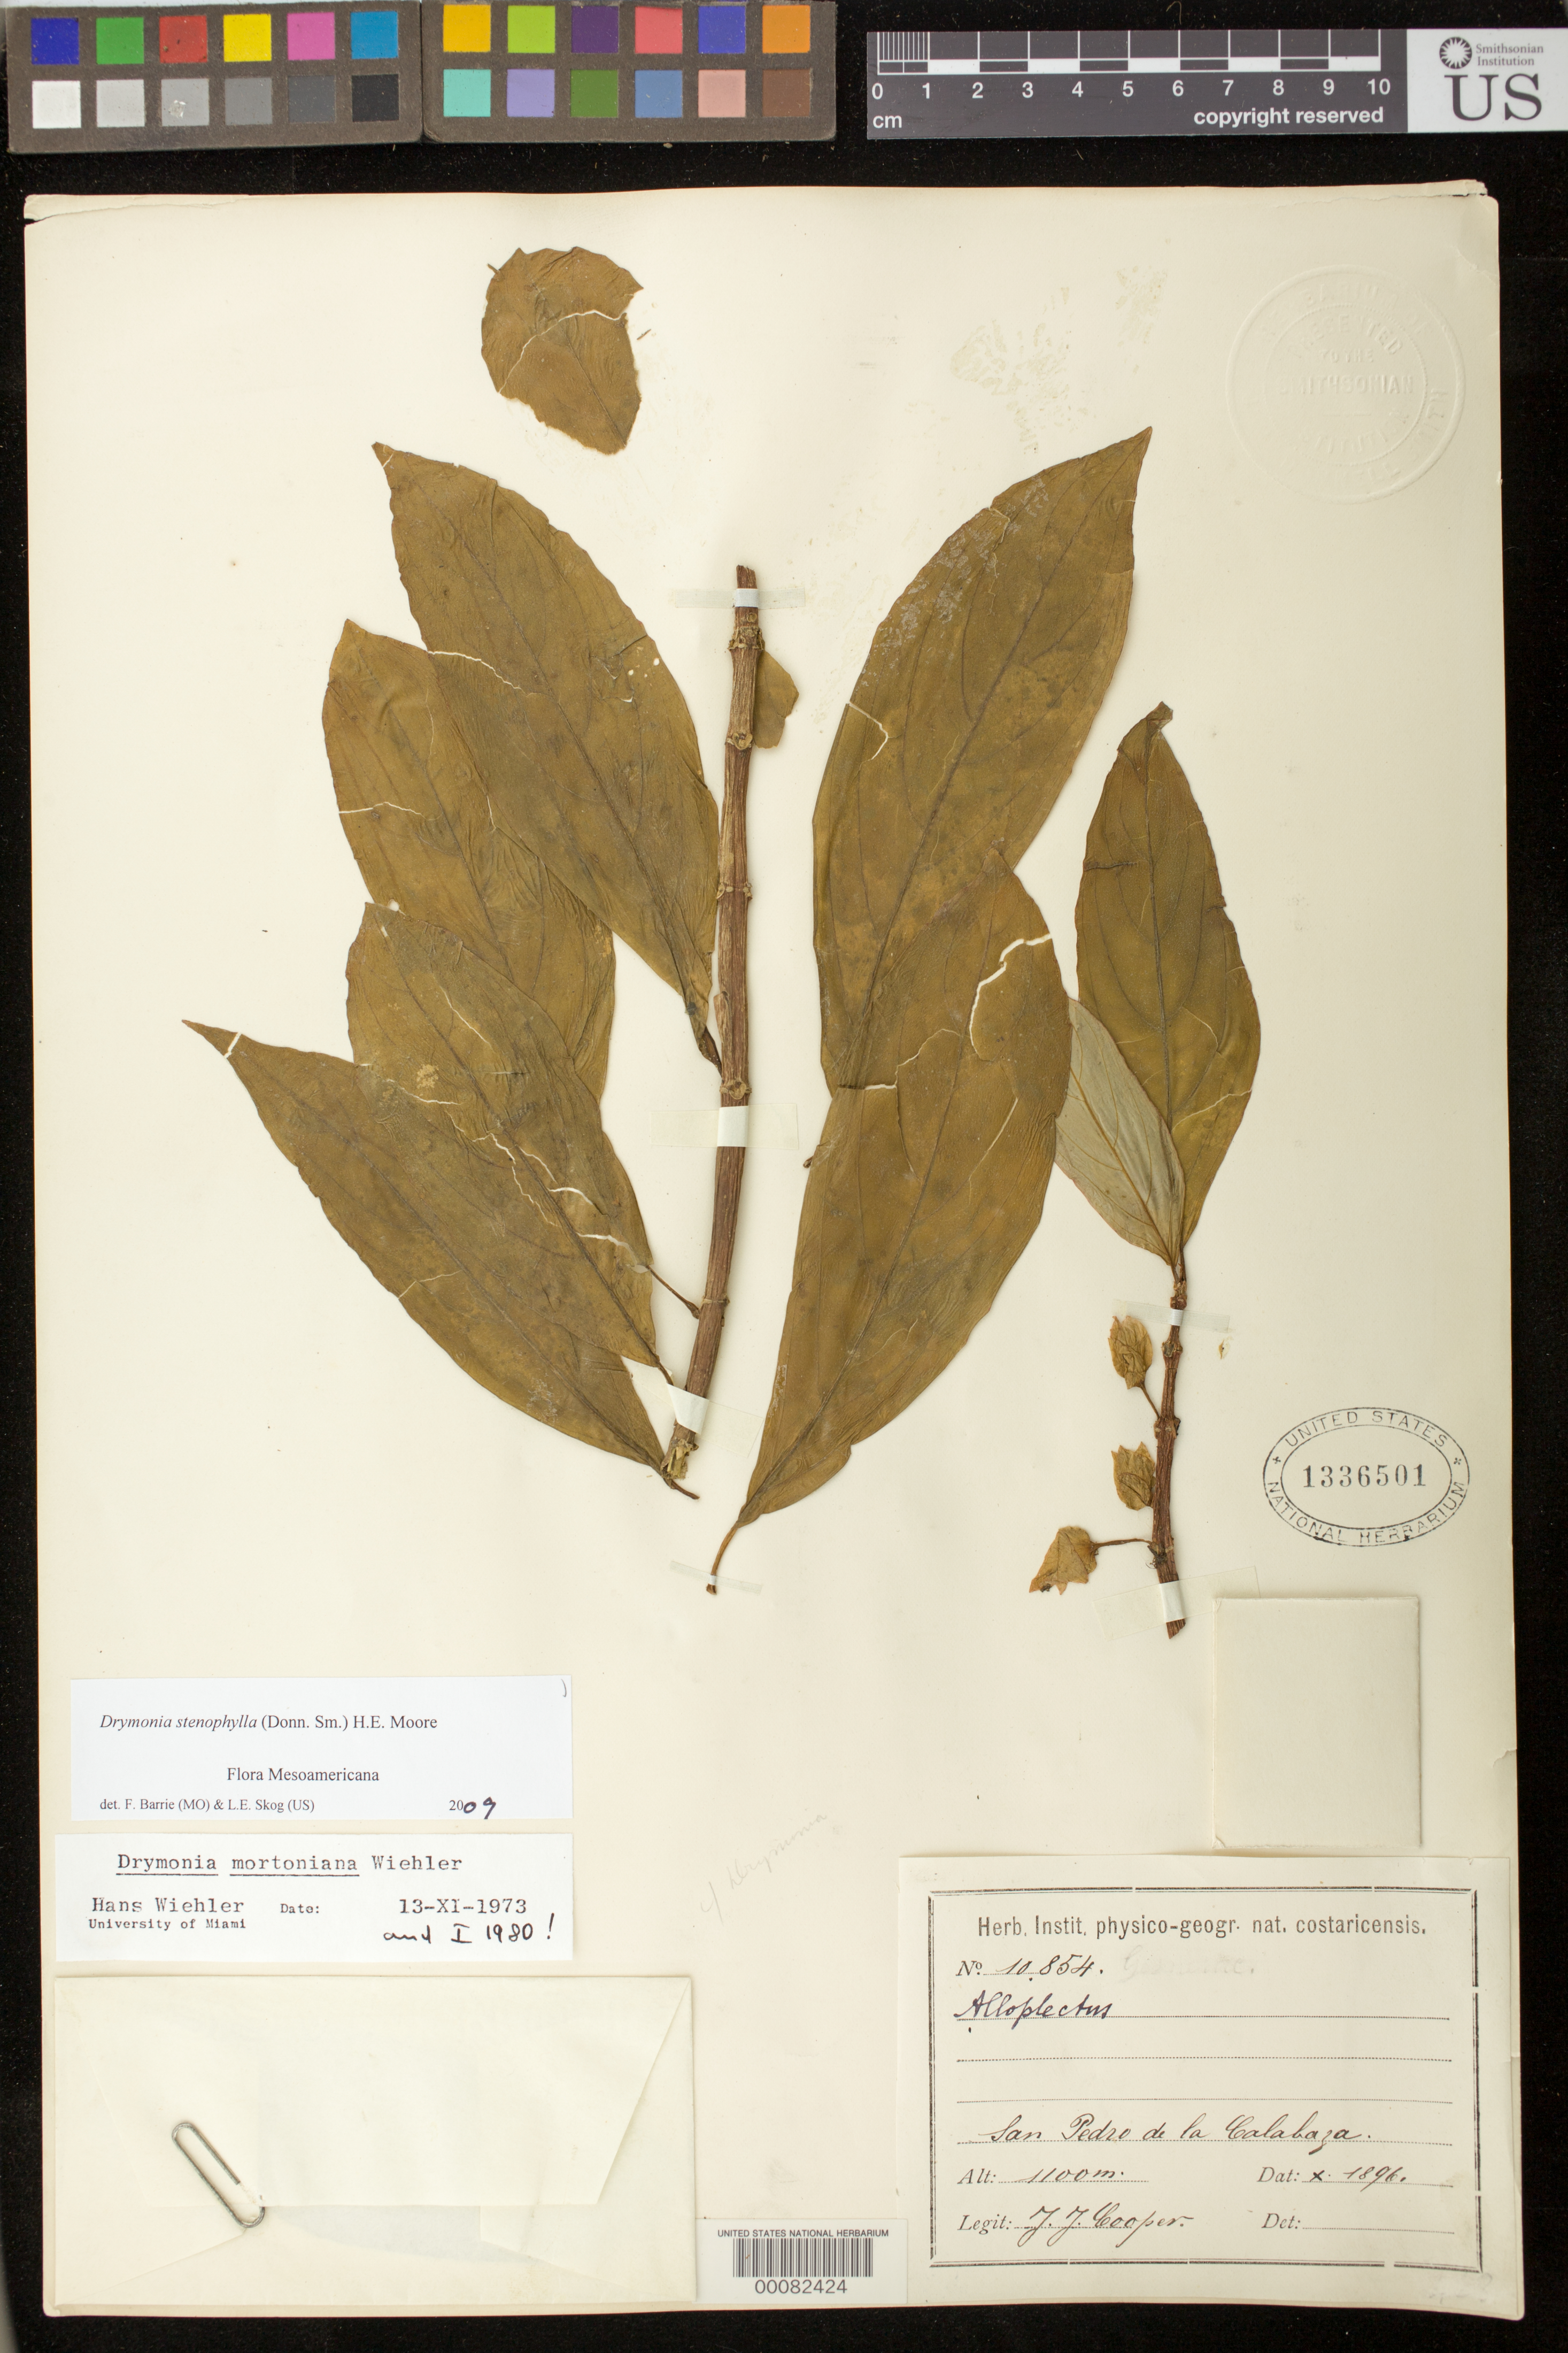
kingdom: Plantae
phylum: Tracheophyta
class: Magnoliopsida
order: Lamiales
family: Gesneriaceae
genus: Drymonia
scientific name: Drymonia stenophylla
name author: (Donn. Sm.) H.E. Moore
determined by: Barrie, F. R.; Skog, Laurence E.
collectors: J. J. Cooper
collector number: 10854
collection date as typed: Oct 1896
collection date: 1896-10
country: Costa Rica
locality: San Pedro de la Calabaza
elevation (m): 1100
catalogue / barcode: US 1336501